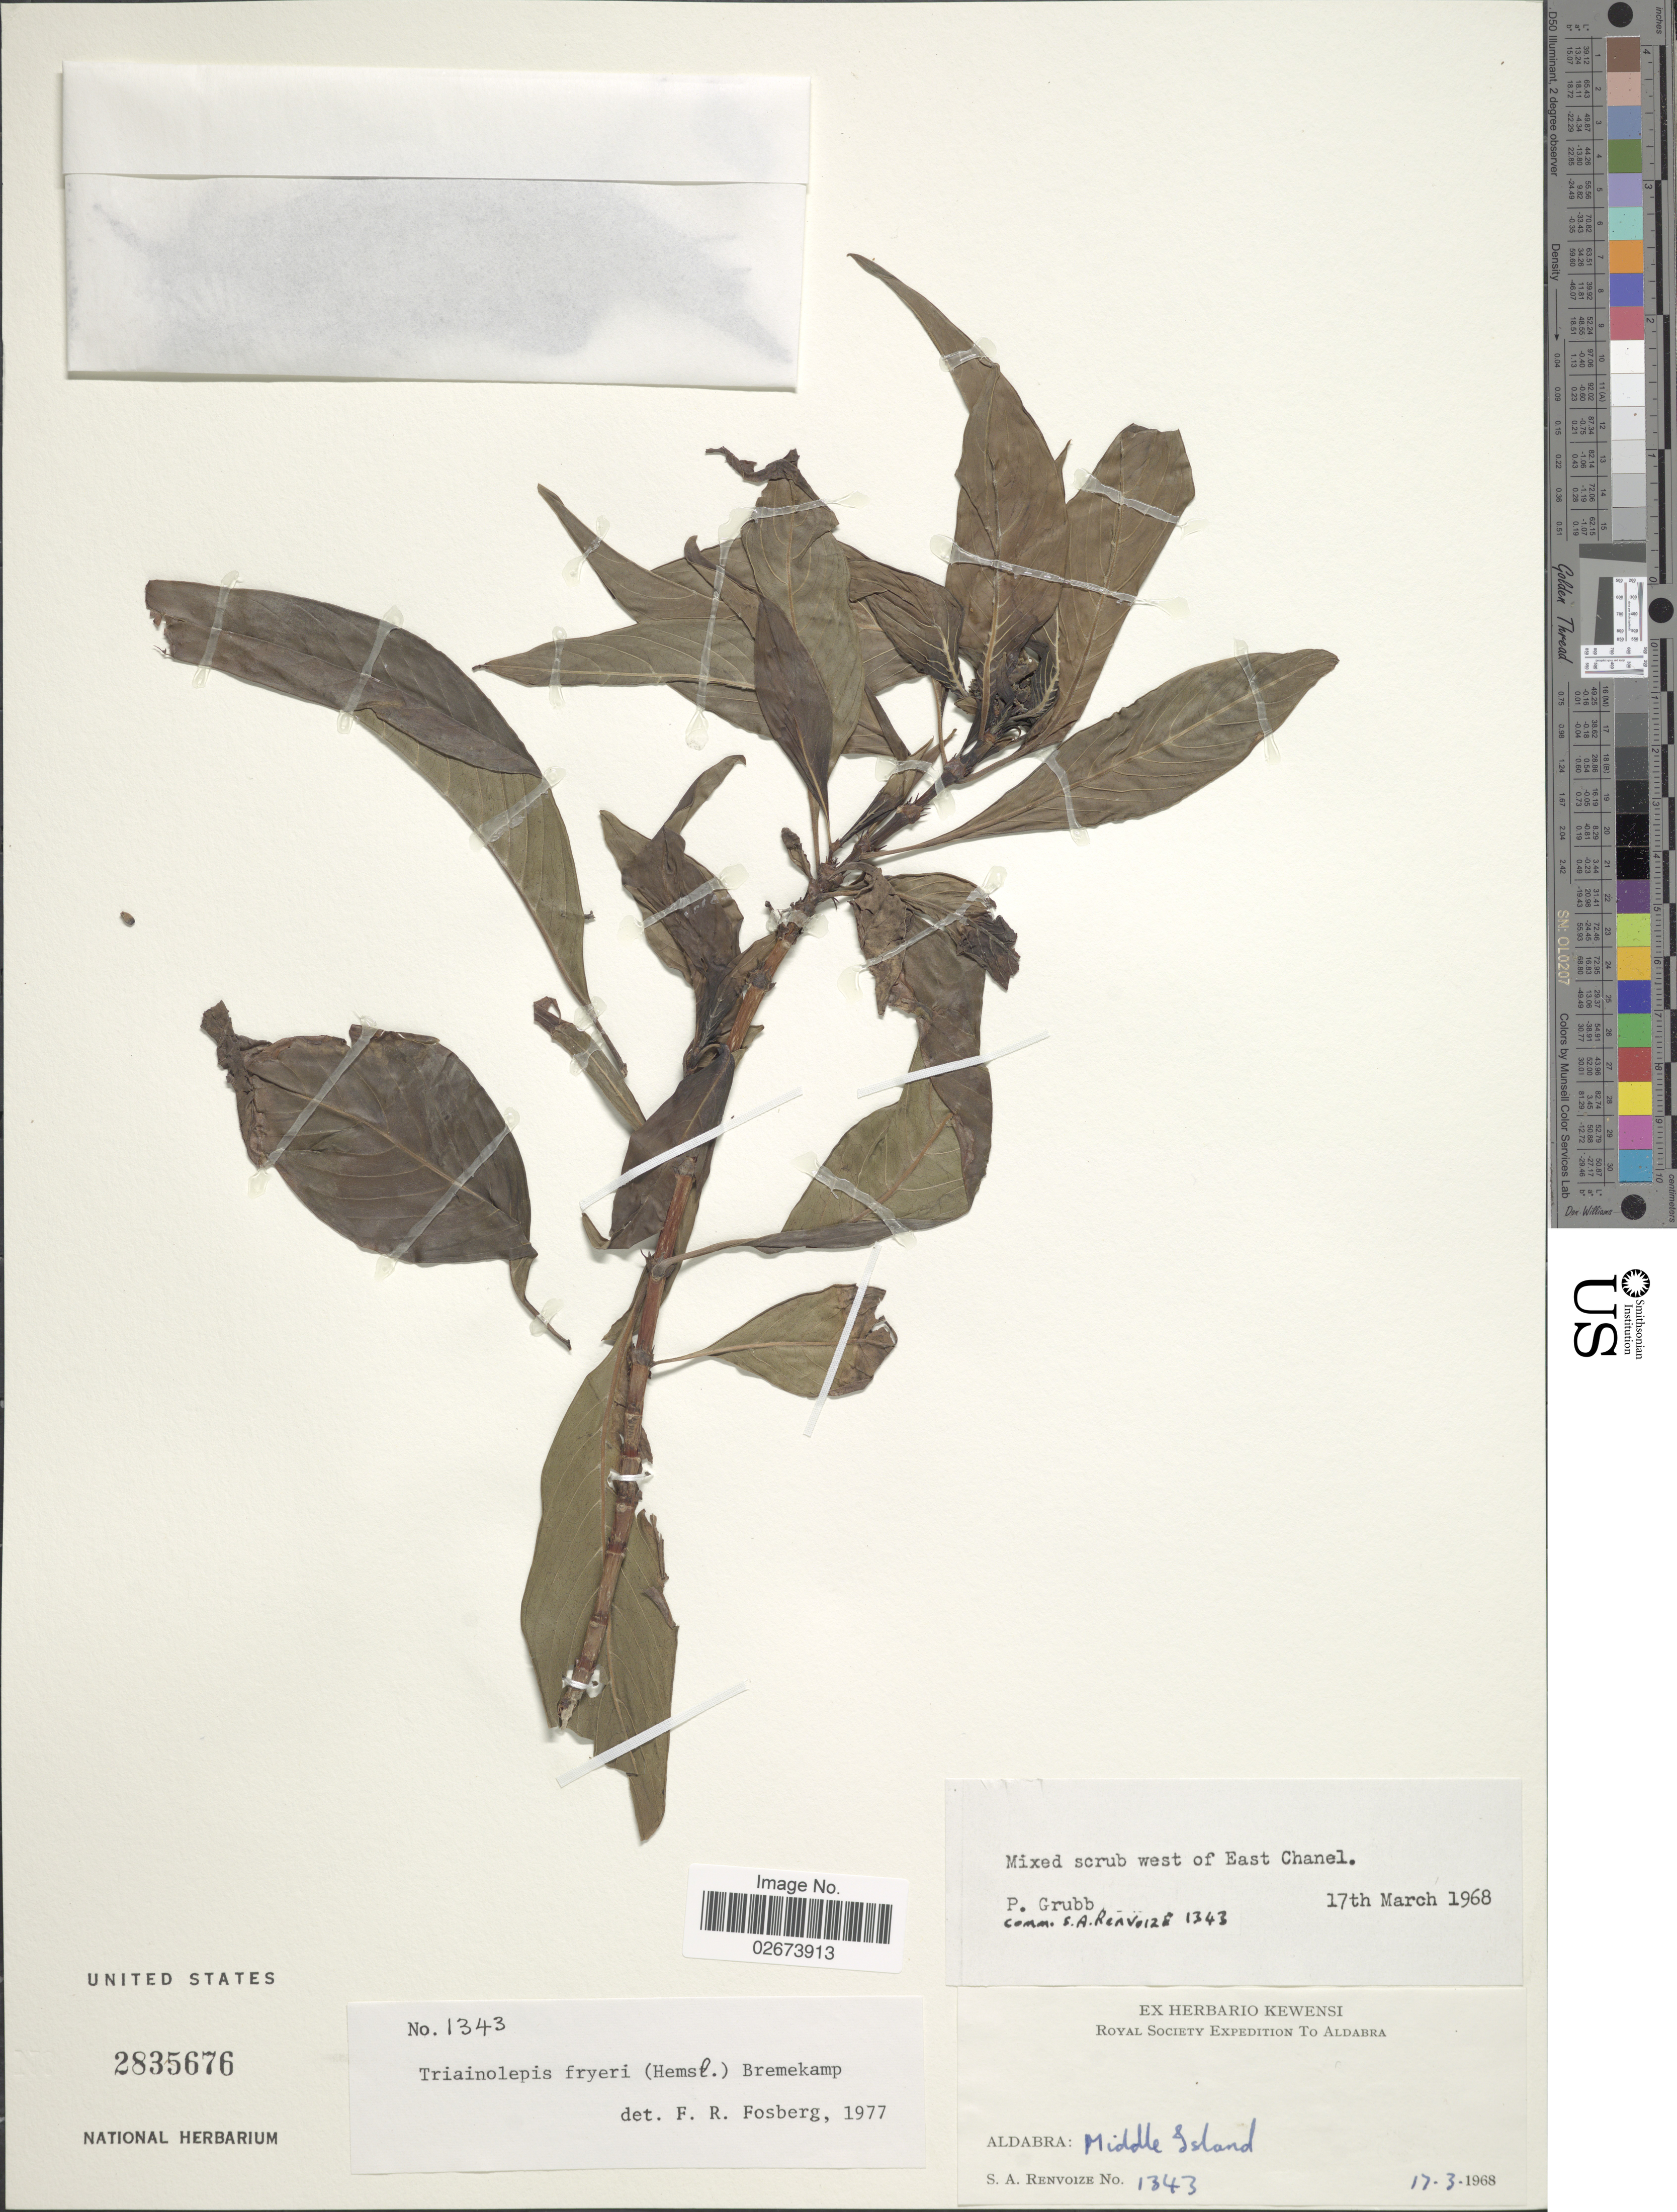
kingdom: Plantae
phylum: Tracheophyta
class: Magnoliopsida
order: Gentianales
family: Rubiaceae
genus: Triainolepis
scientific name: Triainolepis fryeri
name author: (Hemsl.) Bremek.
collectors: P. J. Grubb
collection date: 1968-03-17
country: Seychelles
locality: Aldabra: Middel Island. West of East Chanel.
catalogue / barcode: US 2835676